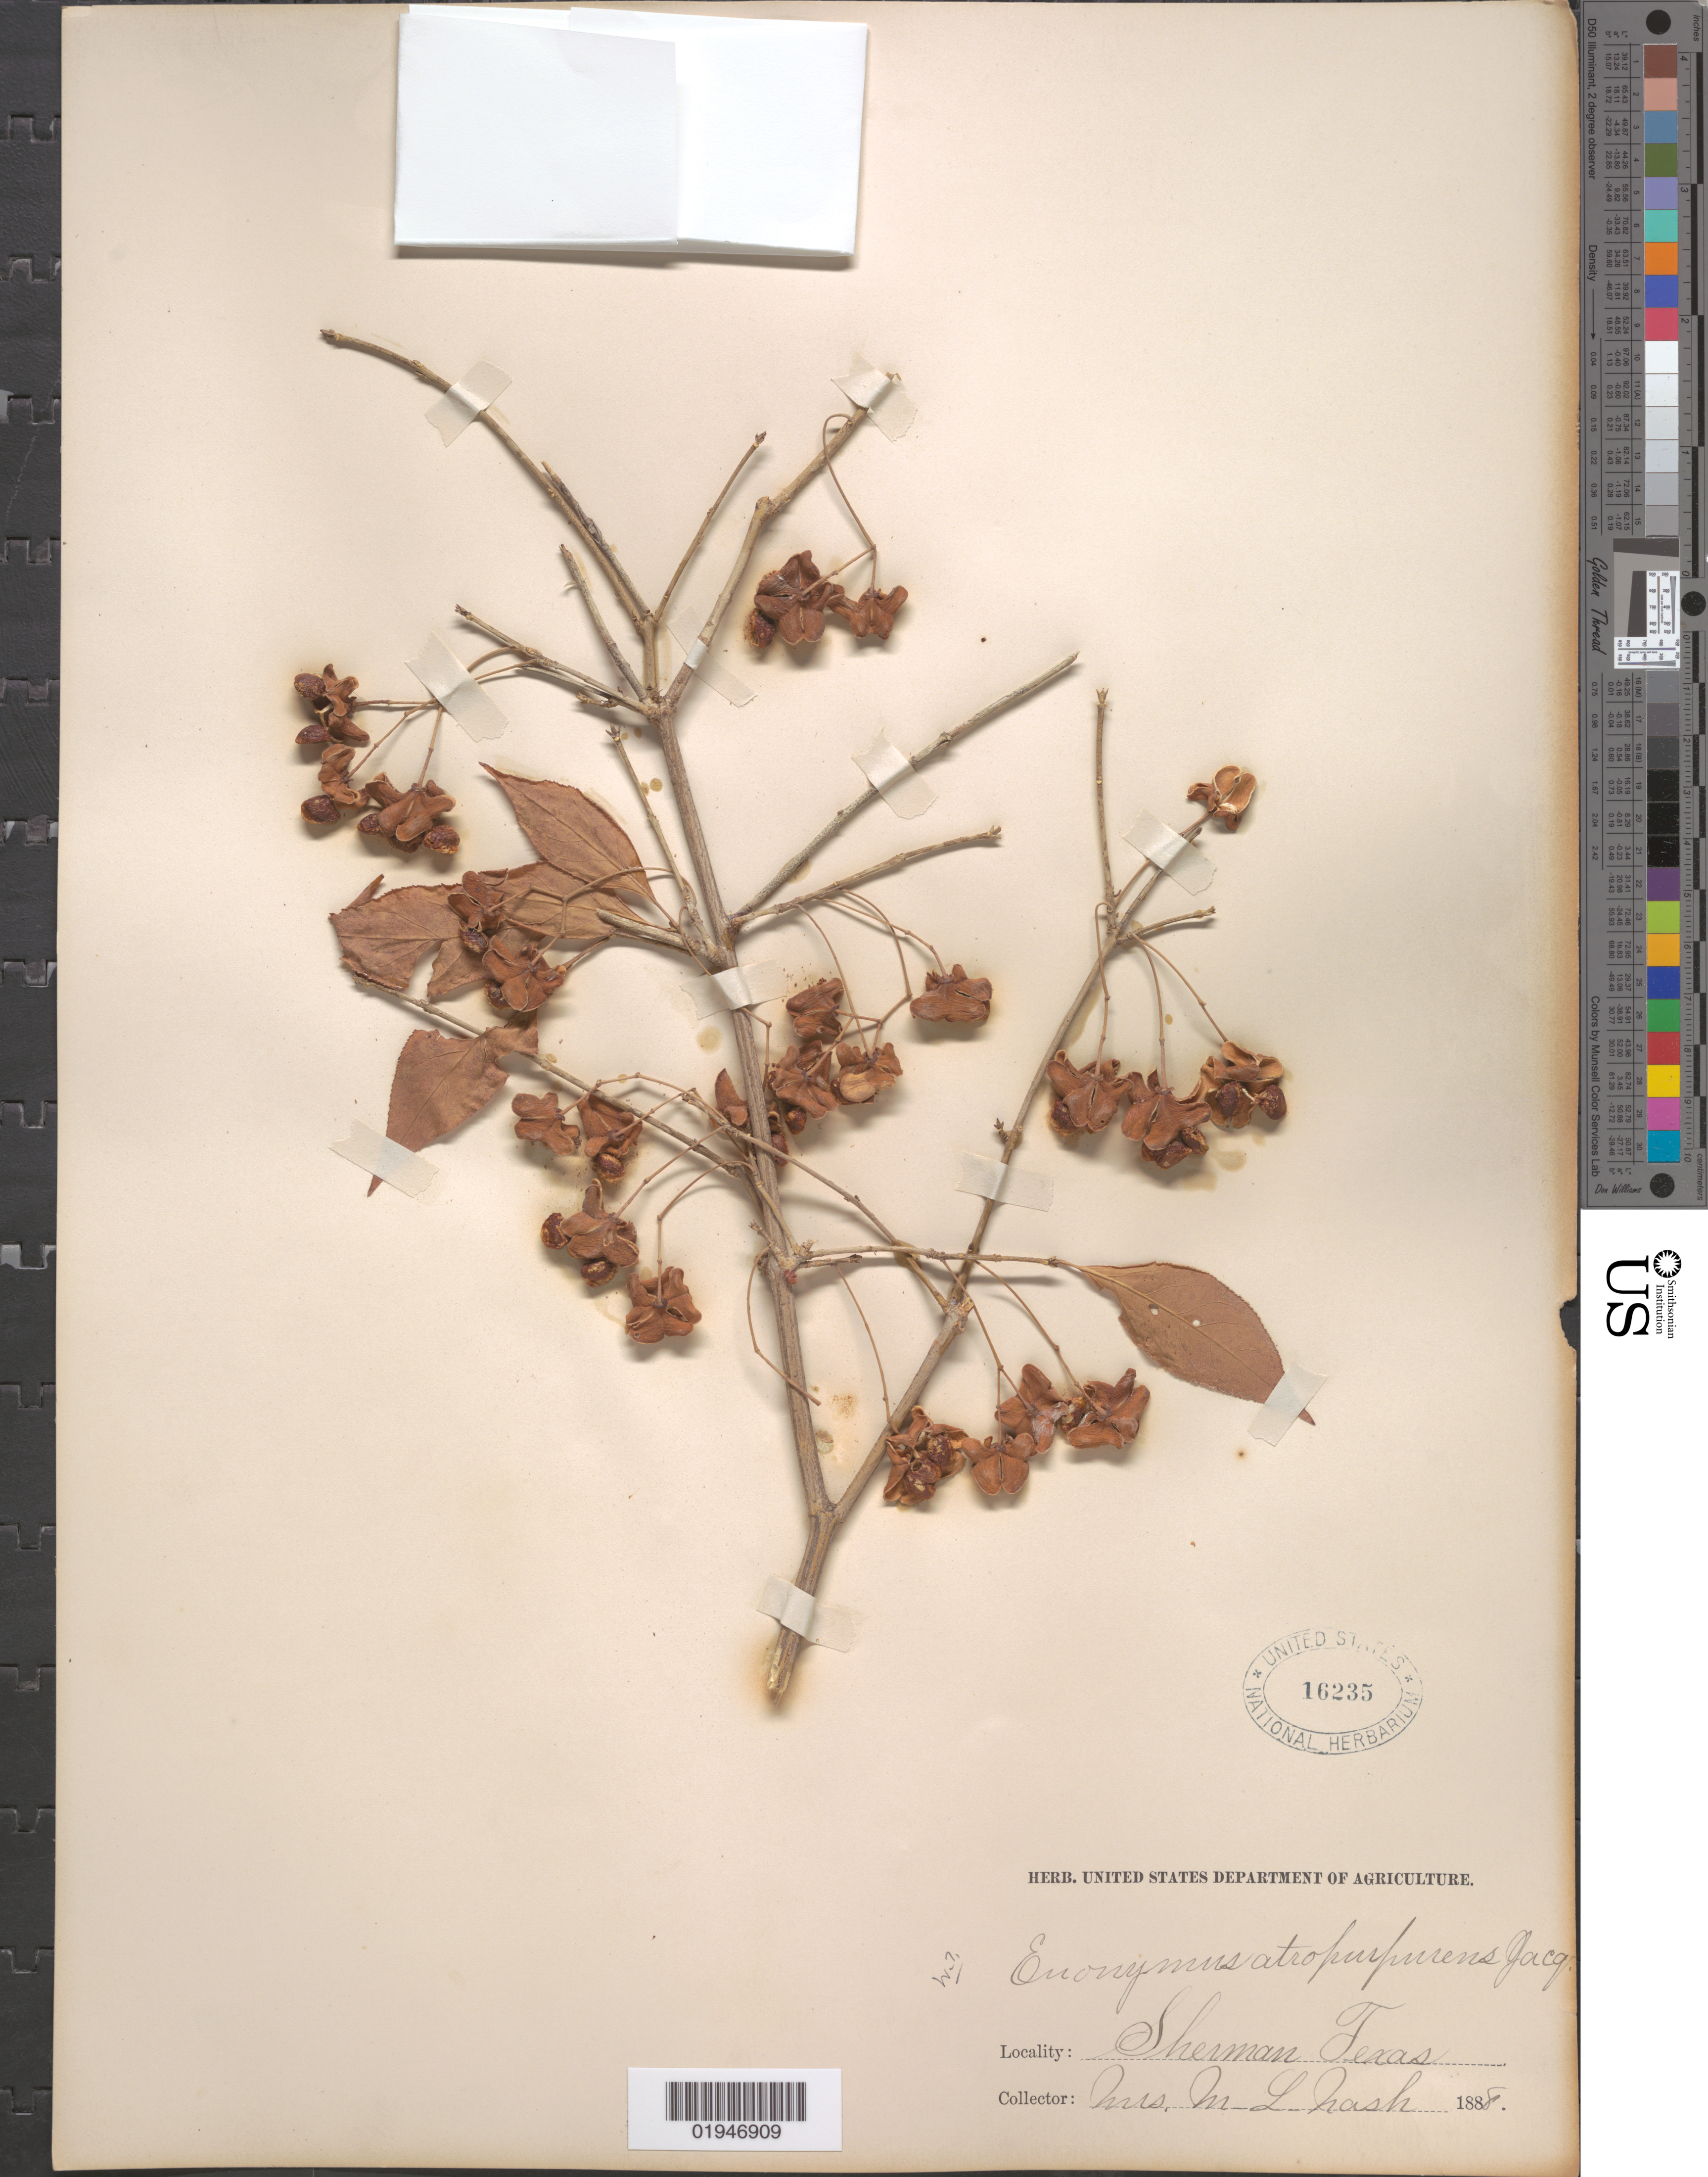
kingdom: Plantae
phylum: Tracheophyta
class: Magnoliopsida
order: Celastrales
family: Celastraceae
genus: Euonymus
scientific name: Euonymus atropurpureus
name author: Jacq.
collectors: M. L. Nash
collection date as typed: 1888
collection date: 1888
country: United States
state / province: Texas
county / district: Grayson County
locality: Sherman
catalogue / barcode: US 16235